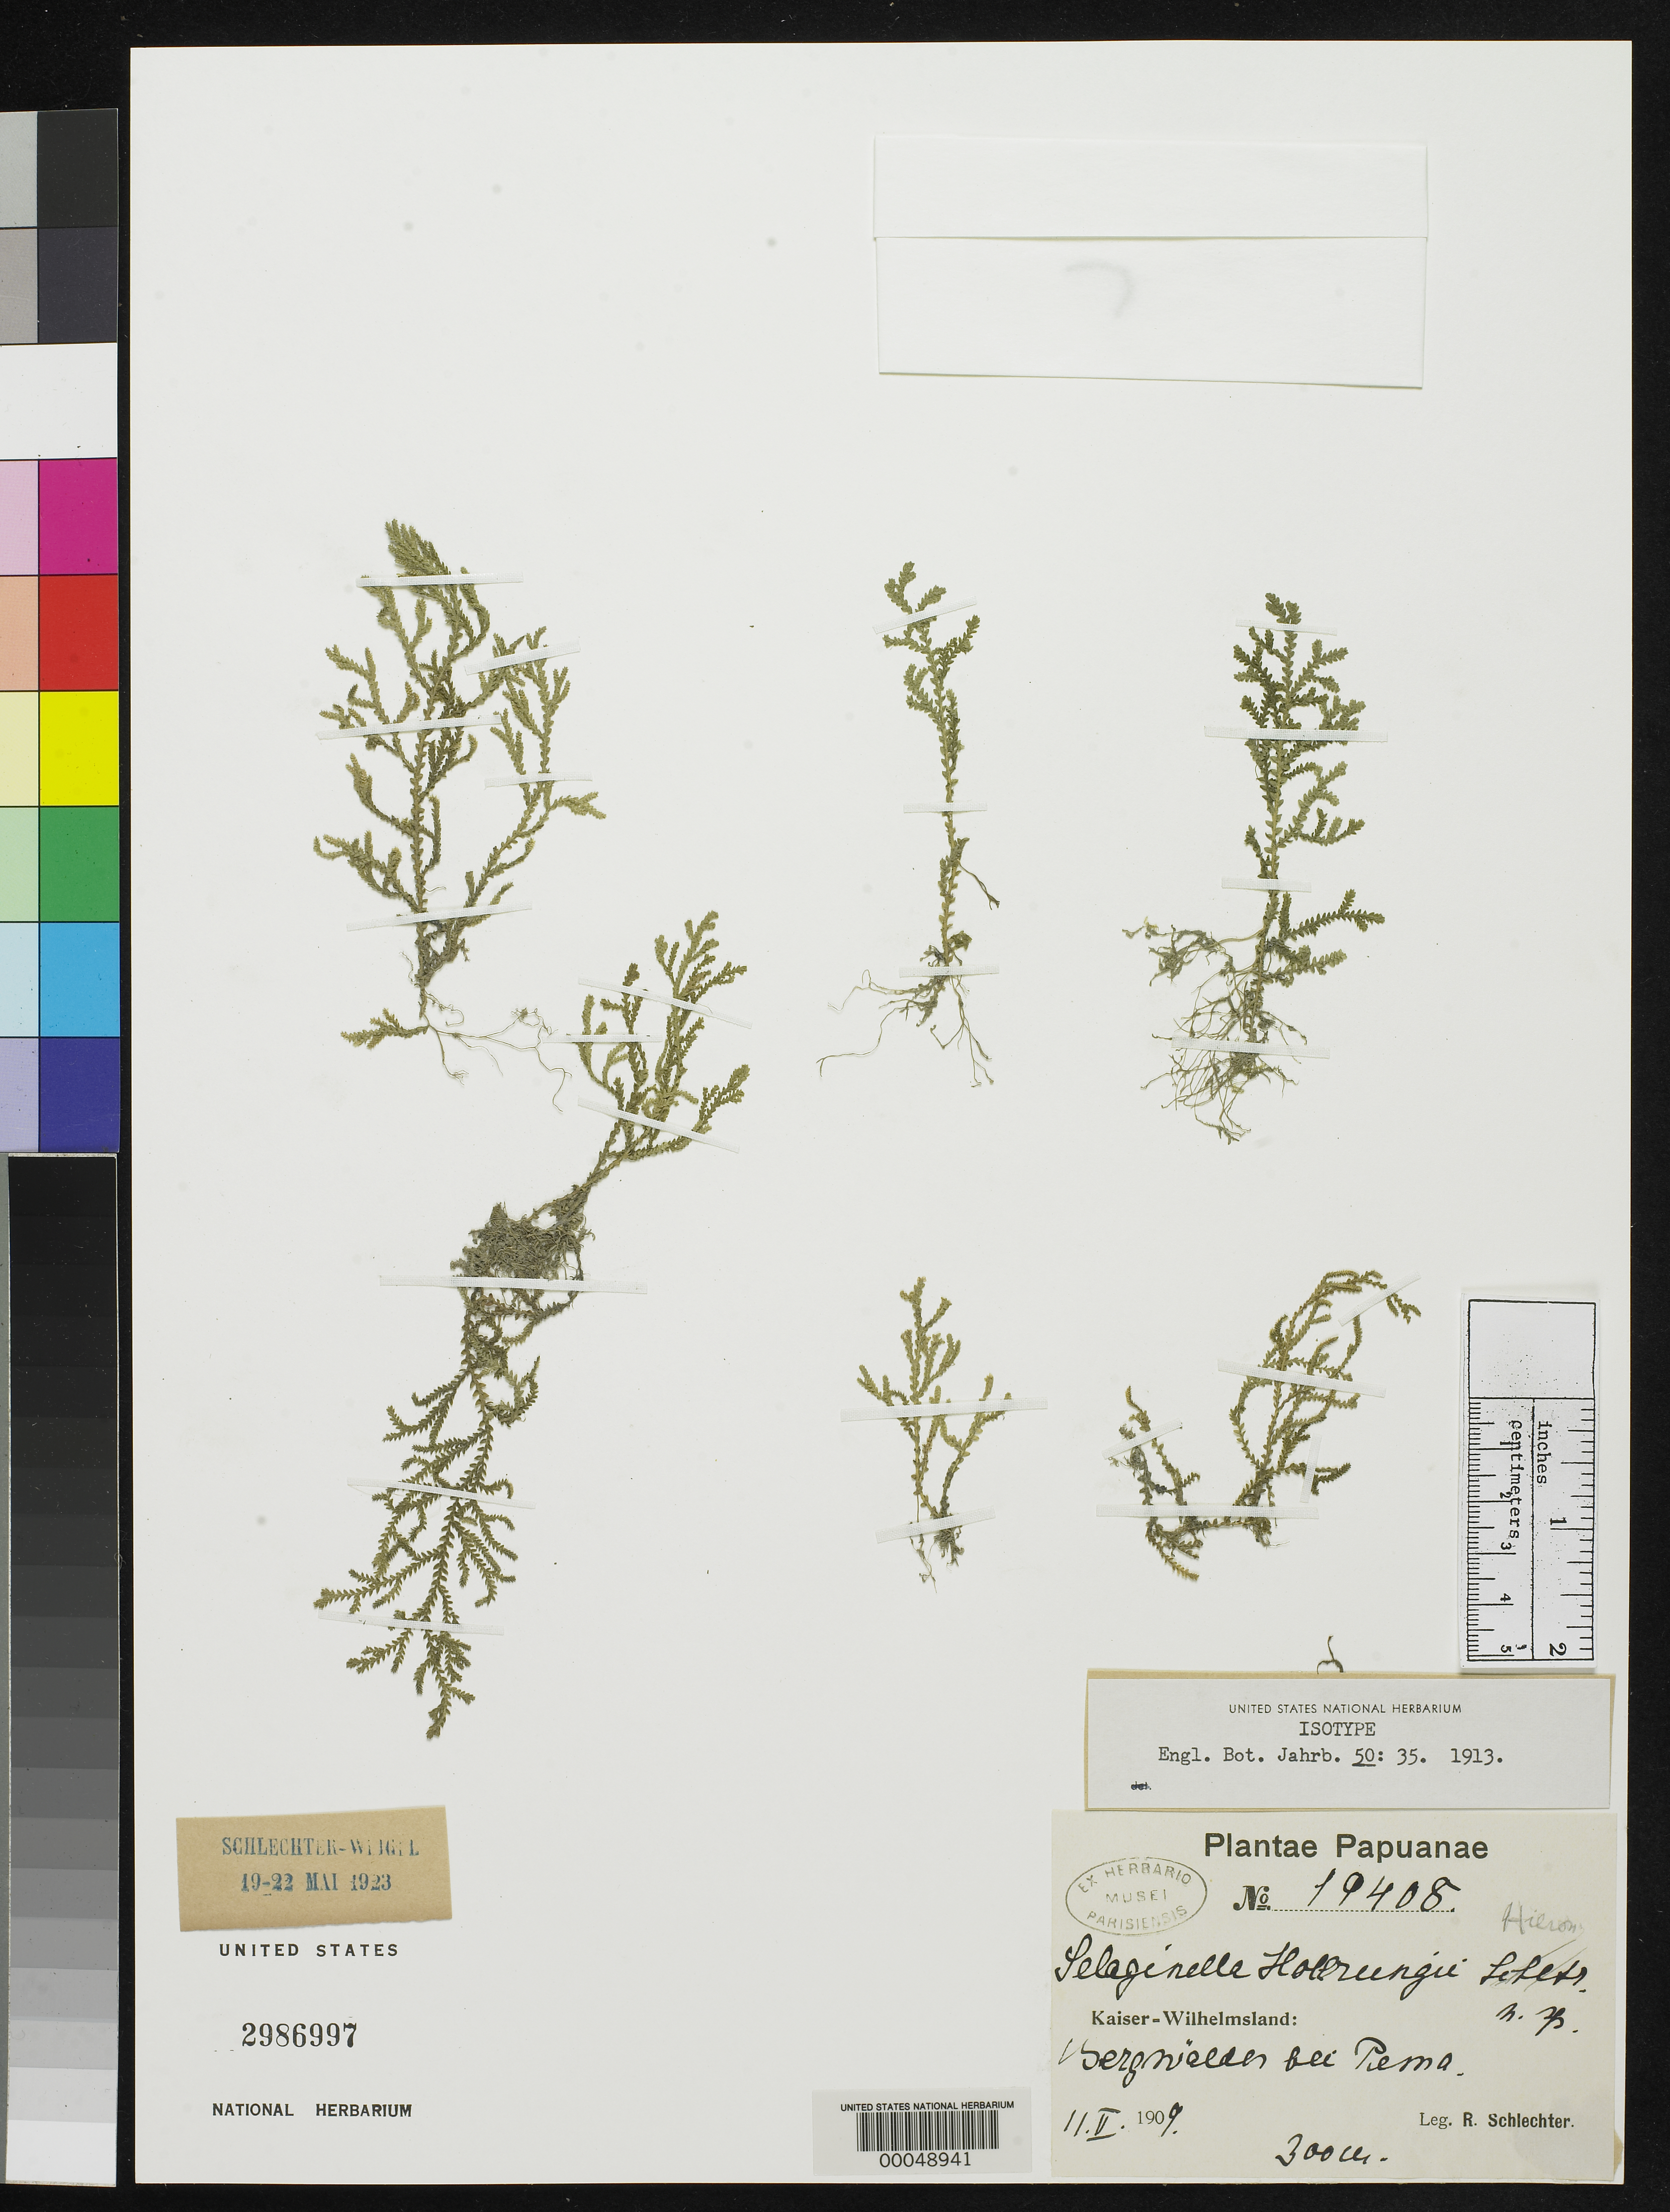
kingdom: Plantae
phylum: Tracheophyta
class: Lycopodiopsida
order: Selaginellales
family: Selaginellaceae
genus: Selaginella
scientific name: Selaginella hollrungii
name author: Hieron. in Lauterb.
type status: Isotype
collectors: F. R. R. Schlechter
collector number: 19408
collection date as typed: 11 May 1909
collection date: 1909-05-11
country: Papua New Guinea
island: New Guinea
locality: Kaiser-Wilhelmsland, in Bergwaldern bei Pema.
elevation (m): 300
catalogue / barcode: US 2986997